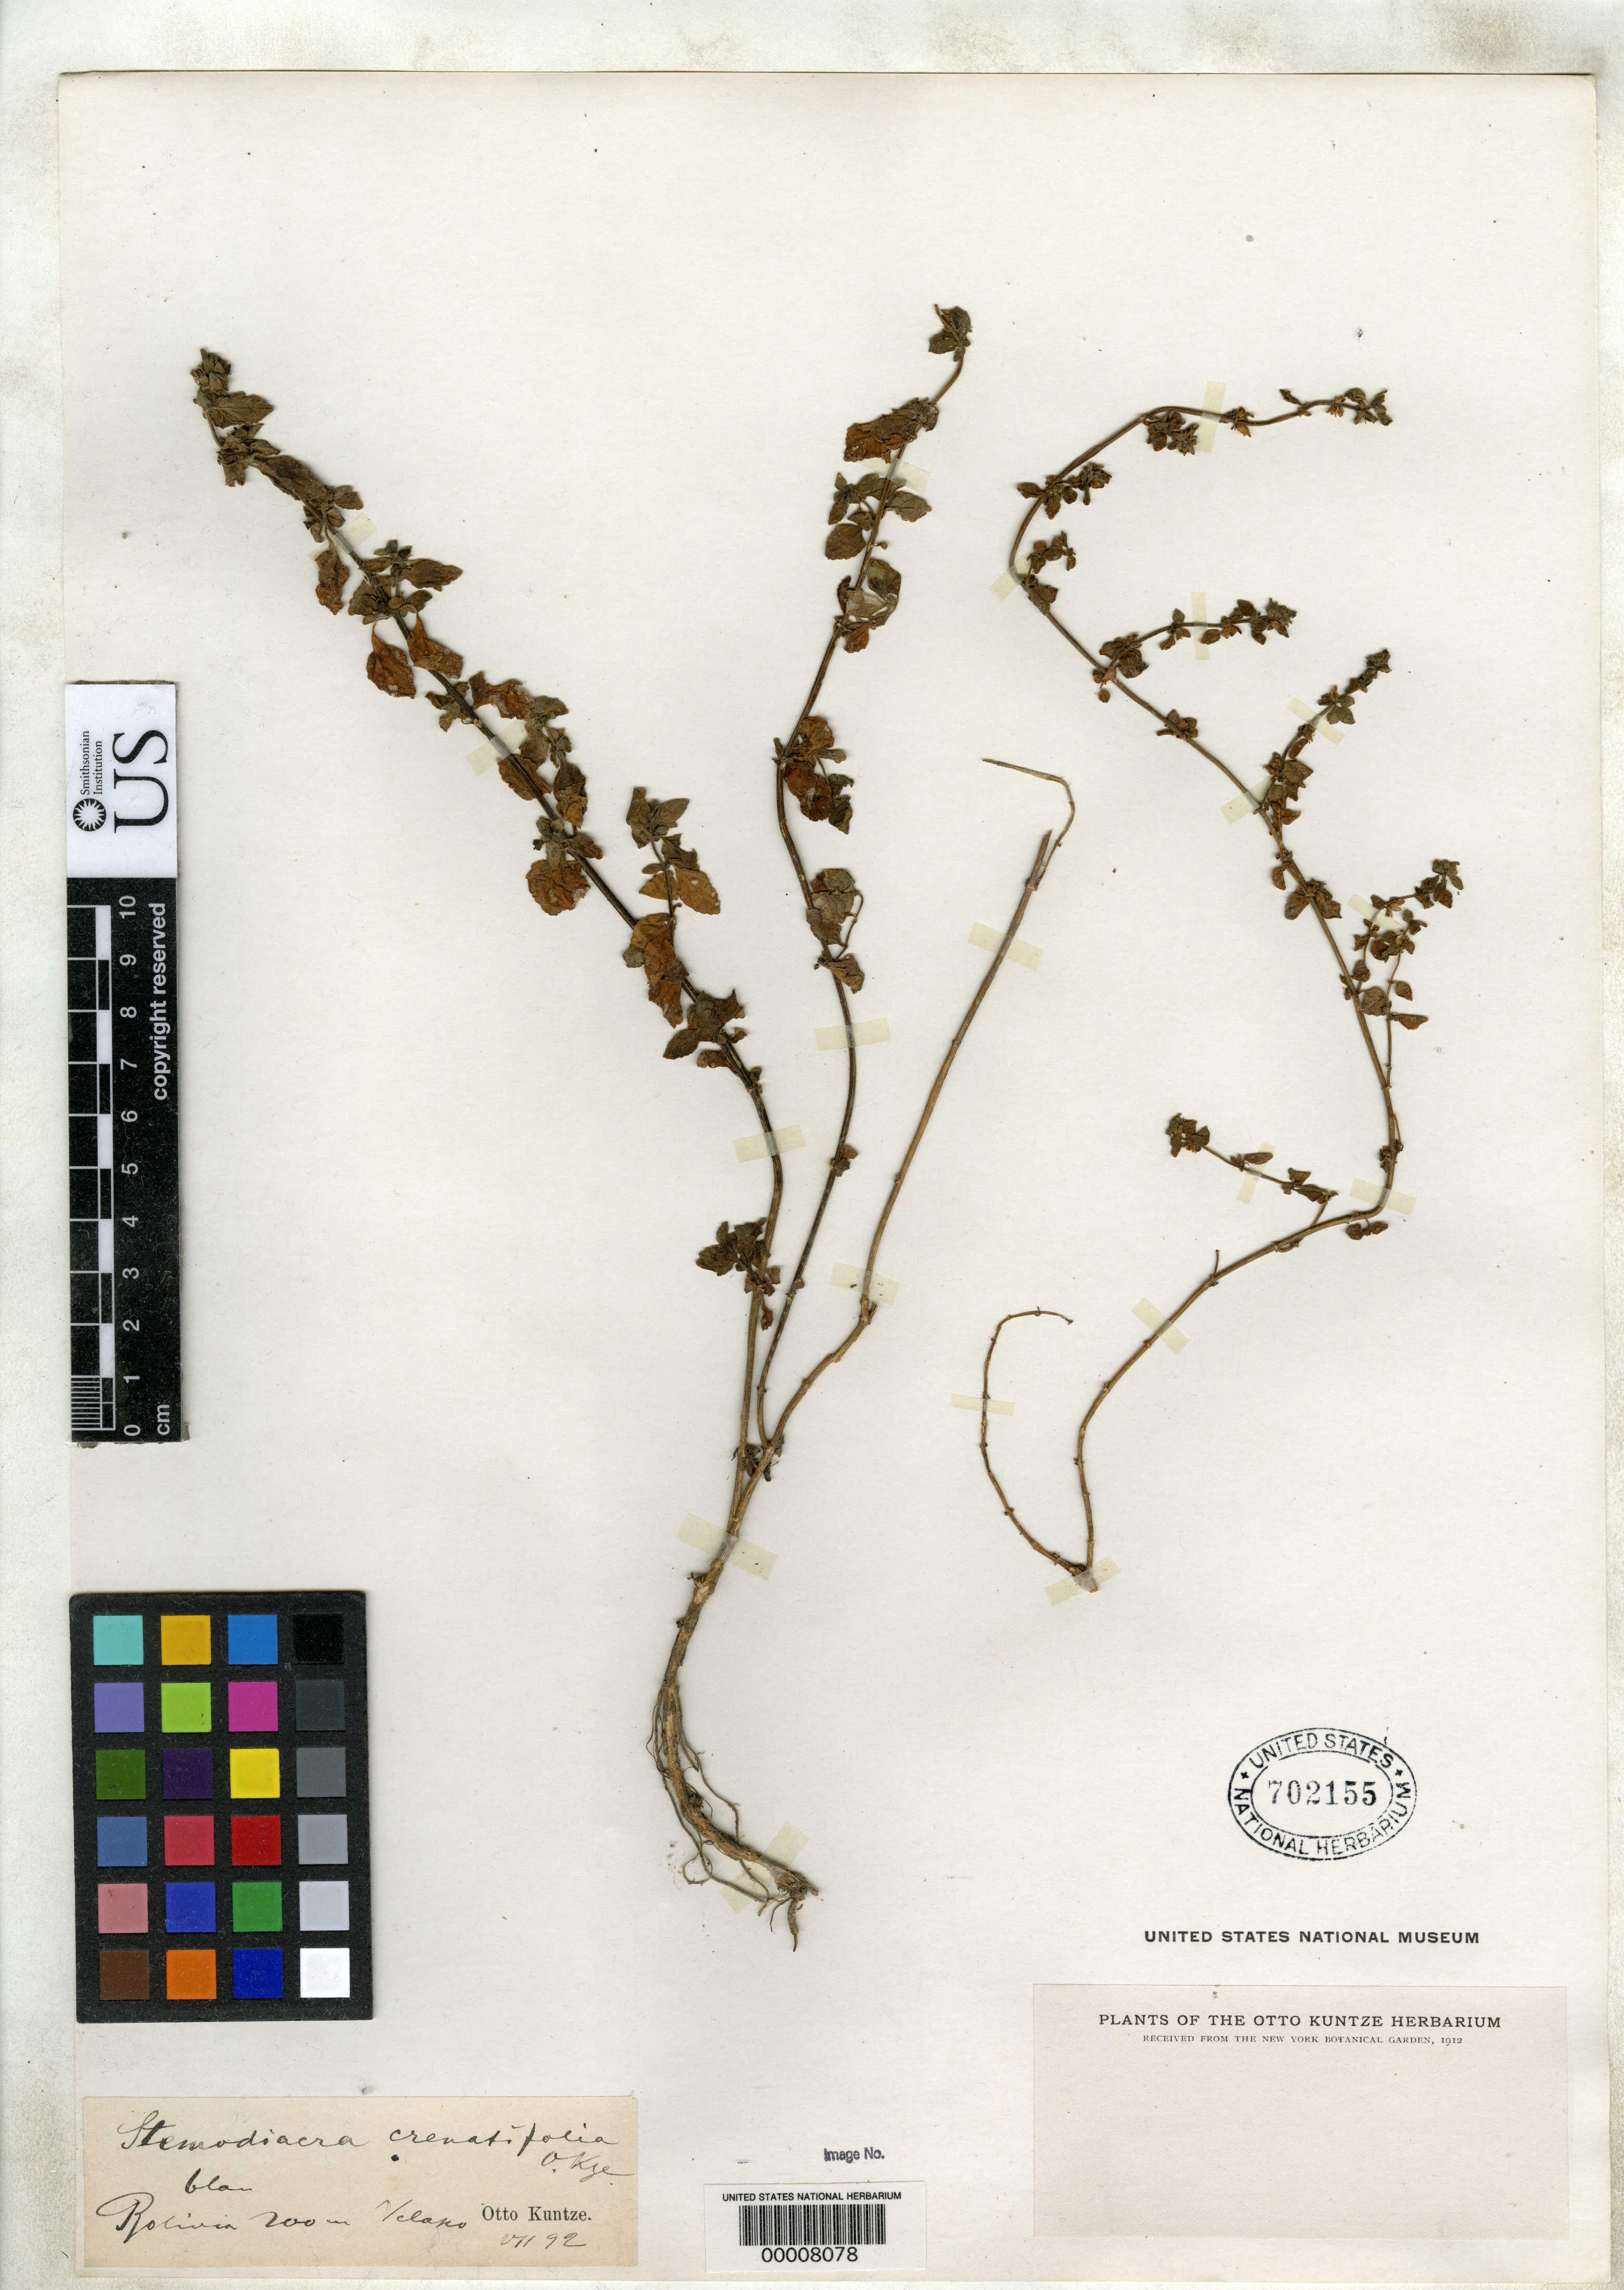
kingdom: Plantae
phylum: Tracheophyta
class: Magnoliopsida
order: Lamiales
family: Plantaginaceae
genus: Stemodiacra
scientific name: Stemodiacra crenatifolia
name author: Kuntze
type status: Isotype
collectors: C.E.O. Kuntze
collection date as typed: Jul 1892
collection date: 1892-07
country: Bolivia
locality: Velasco.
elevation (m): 200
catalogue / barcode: US 702155